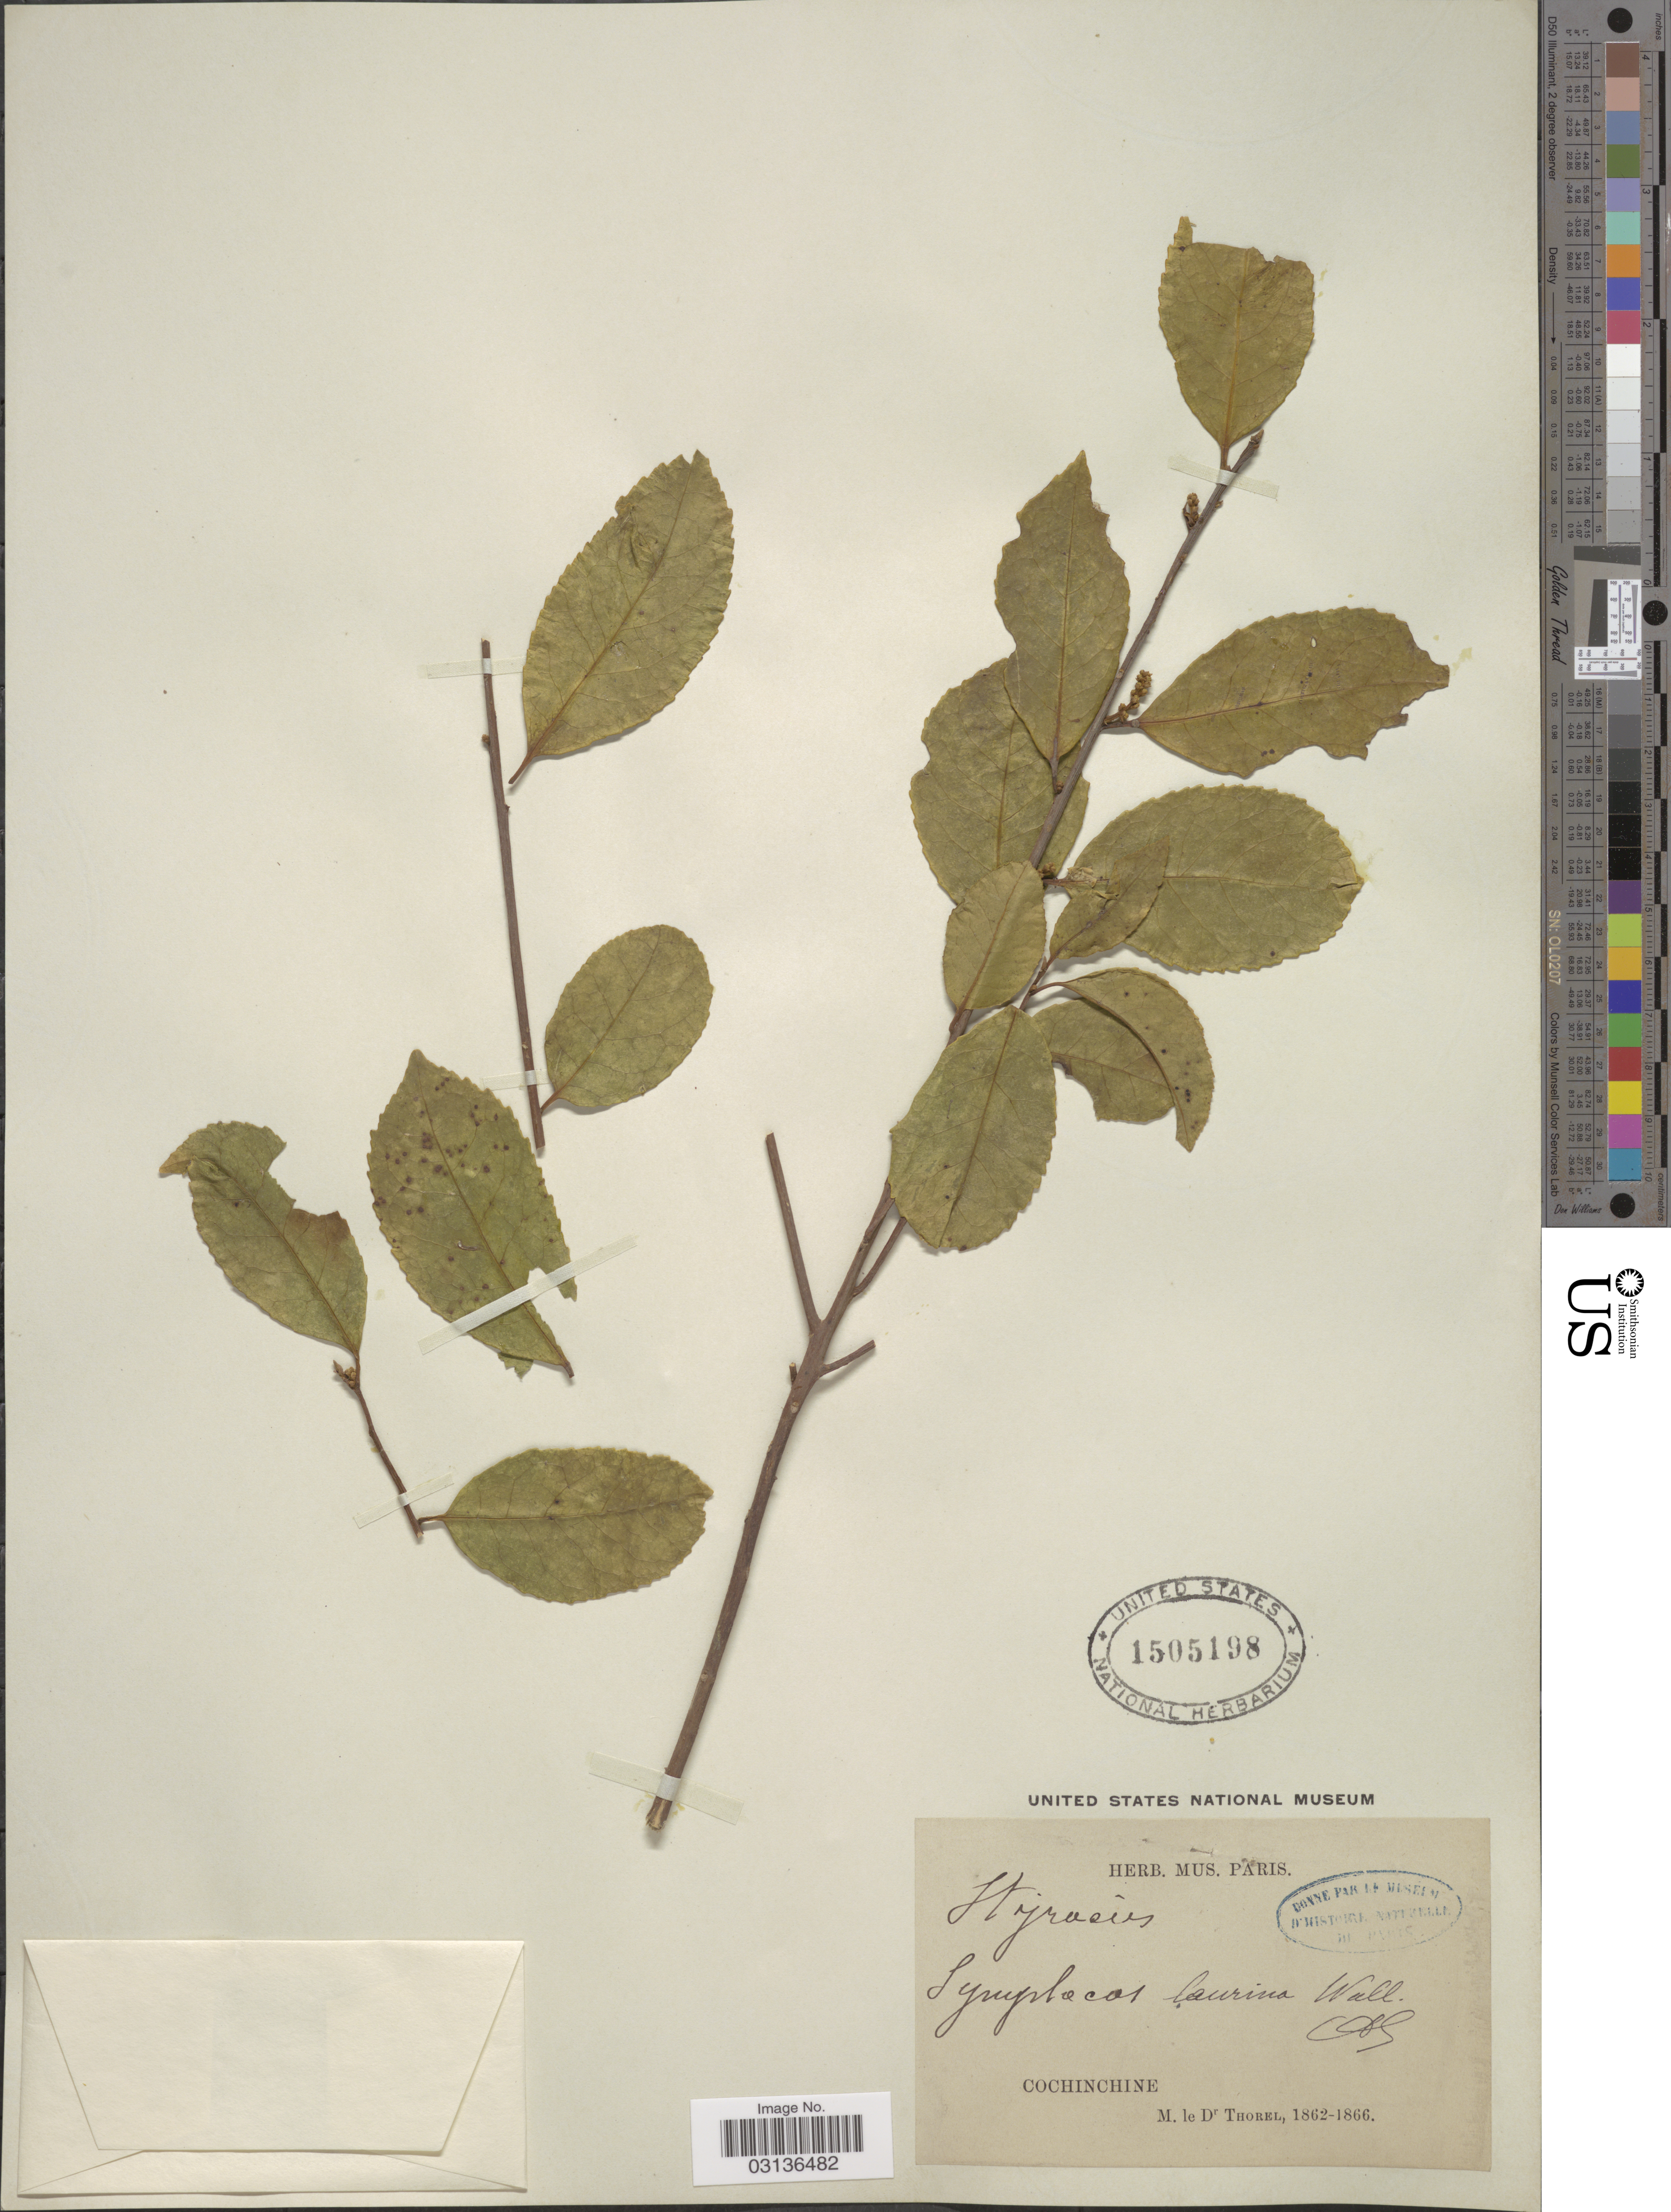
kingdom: Plantae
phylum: Tracheophyta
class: Magnoliopsida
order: Ericales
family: Symplocaceae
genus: Symplocos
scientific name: Symplocos cochinchinensis subsp. laurina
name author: (Retz.) Noot.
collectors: C. Thorel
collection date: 1862/1866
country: Vietnam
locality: Cochinchine.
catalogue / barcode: US 1505198